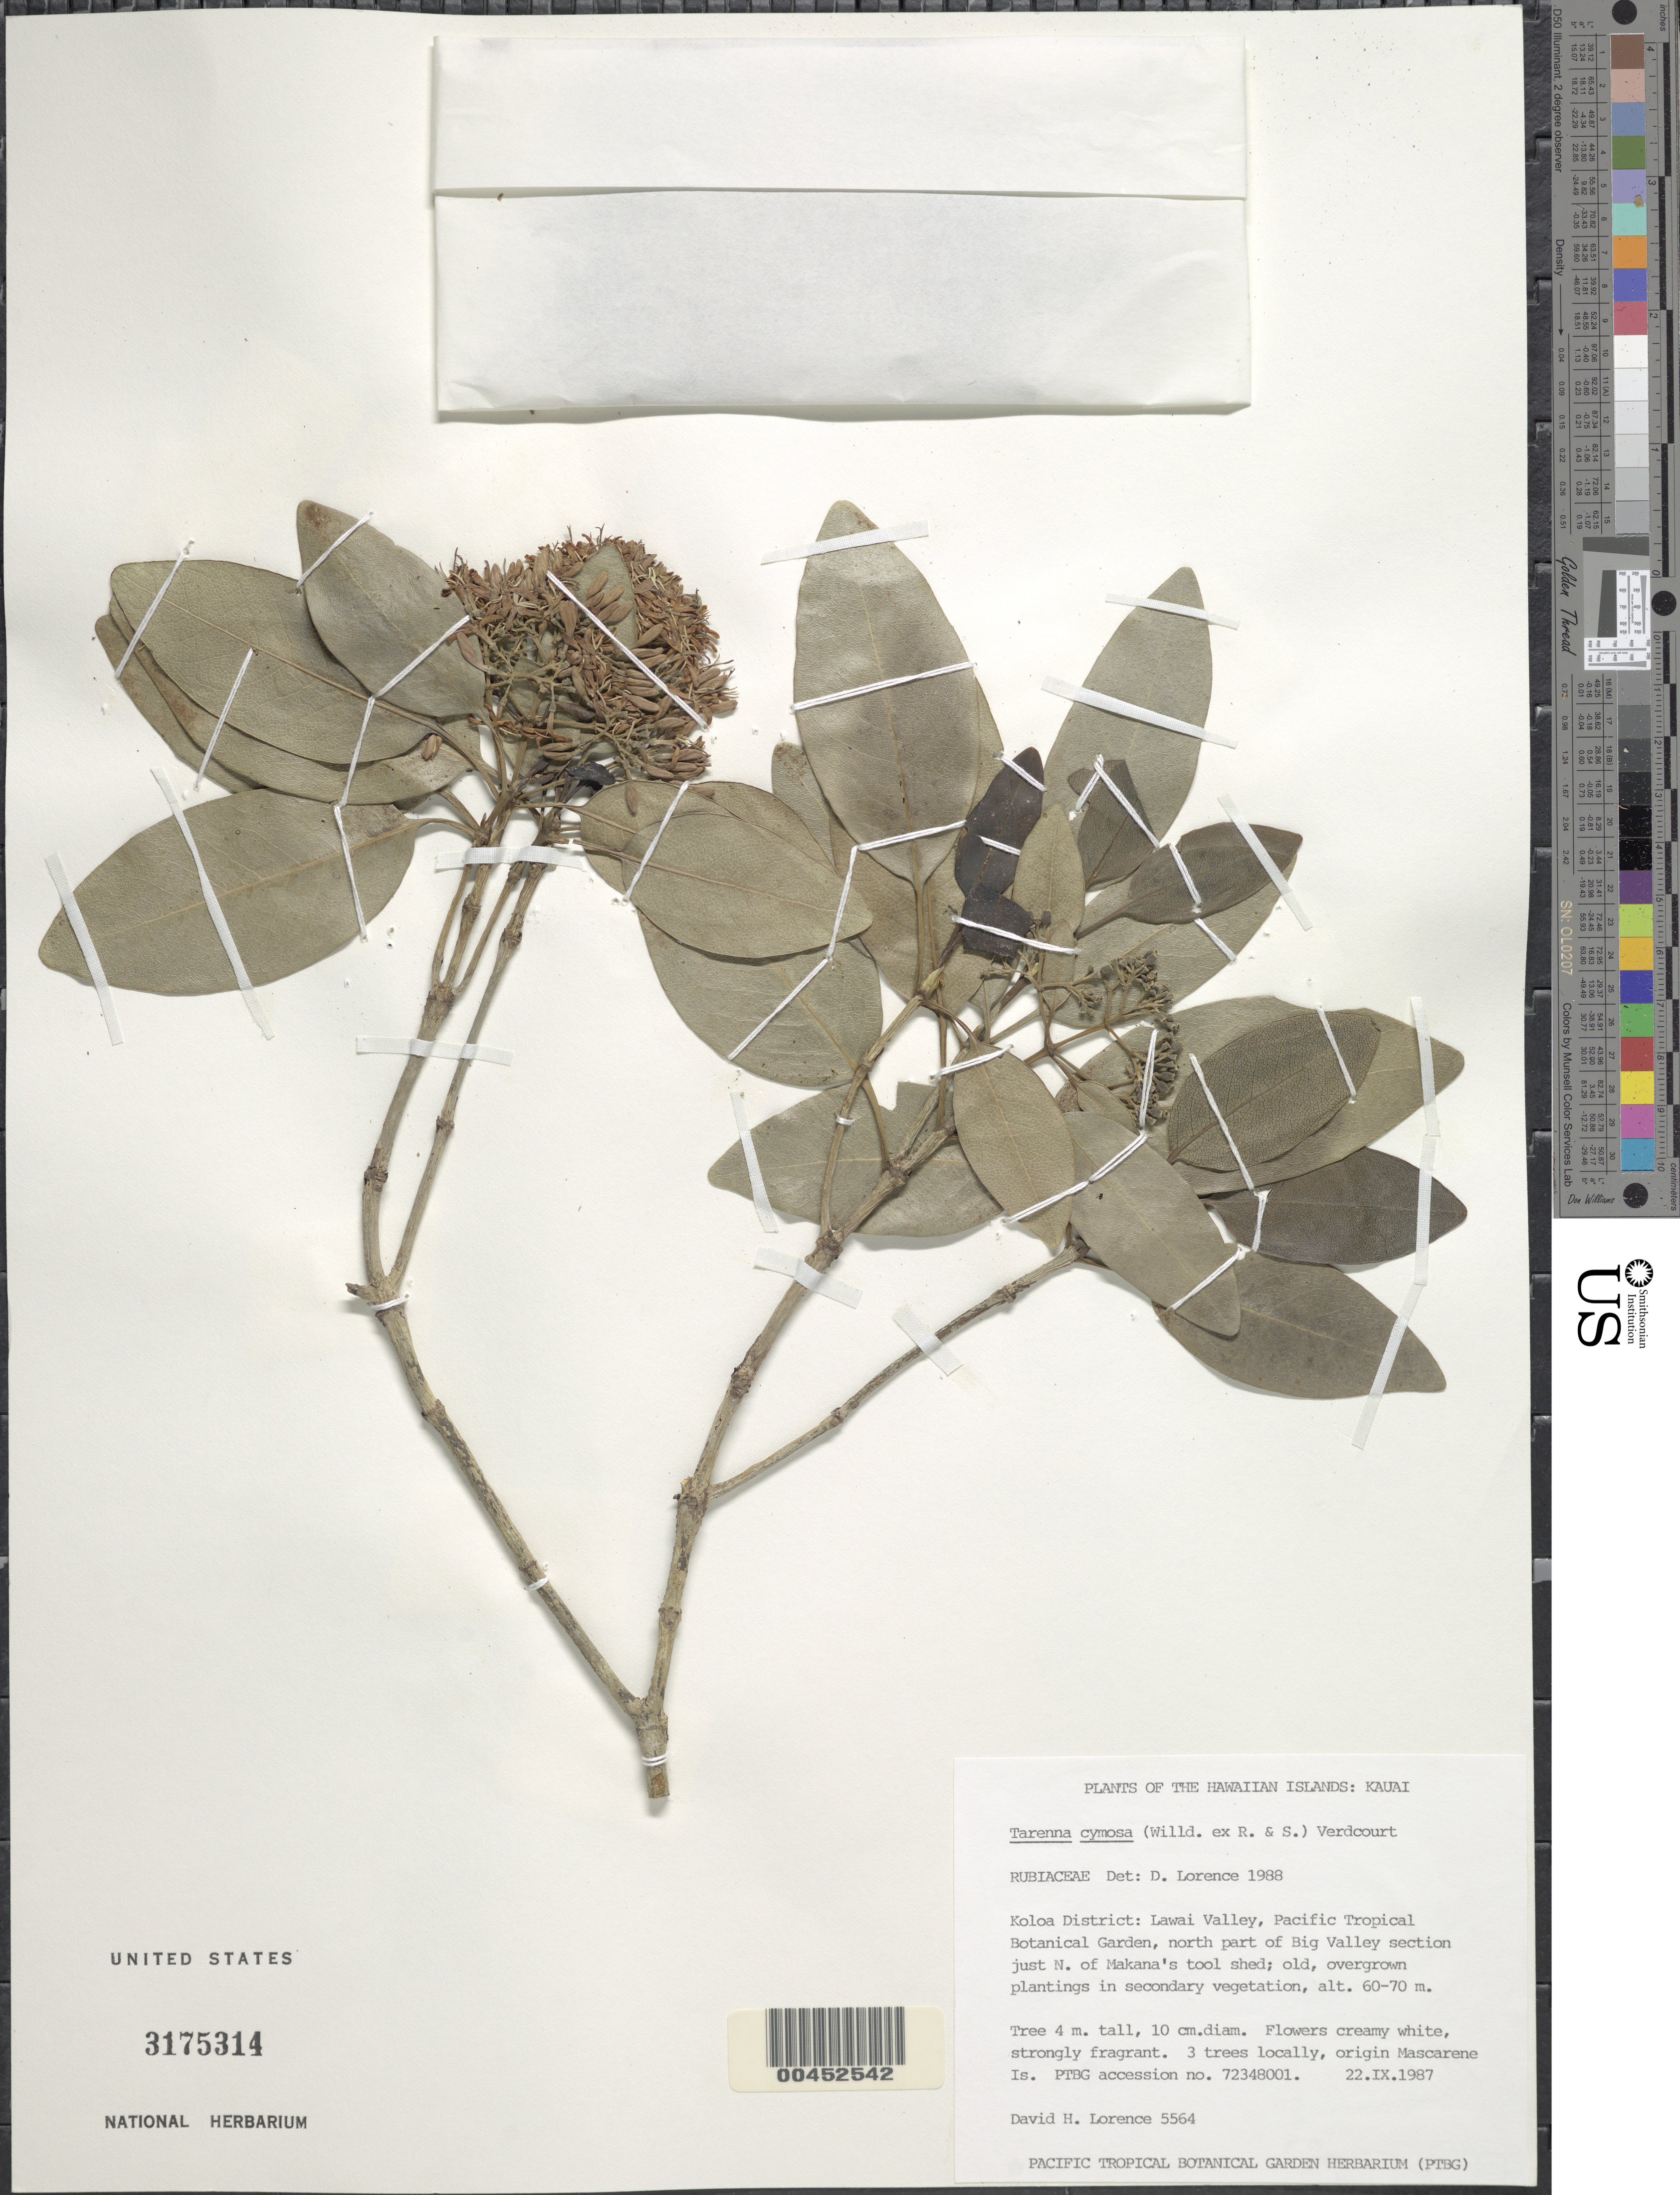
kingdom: Plantae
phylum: Tracheophyta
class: Magnoliopsida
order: Gentianales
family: Rubiaceae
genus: Tarenna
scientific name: Tarenna cymosa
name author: (Willd. ex Schult.) Verdc.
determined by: Lorence, David H., (PTBG), National Tropical Botanical Garden (UNITED STATES)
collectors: D. Lorence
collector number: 5564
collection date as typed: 22 Sep 1987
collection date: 1987-09-22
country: United States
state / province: Hawaii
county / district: Kauai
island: Kaua'i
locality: Koloa District: Lawai Valley, Pacific Tropical Botanical Garden, north part of Big Valley section just N of Makana's tool shed.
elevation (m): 60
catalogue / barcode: US 3175314